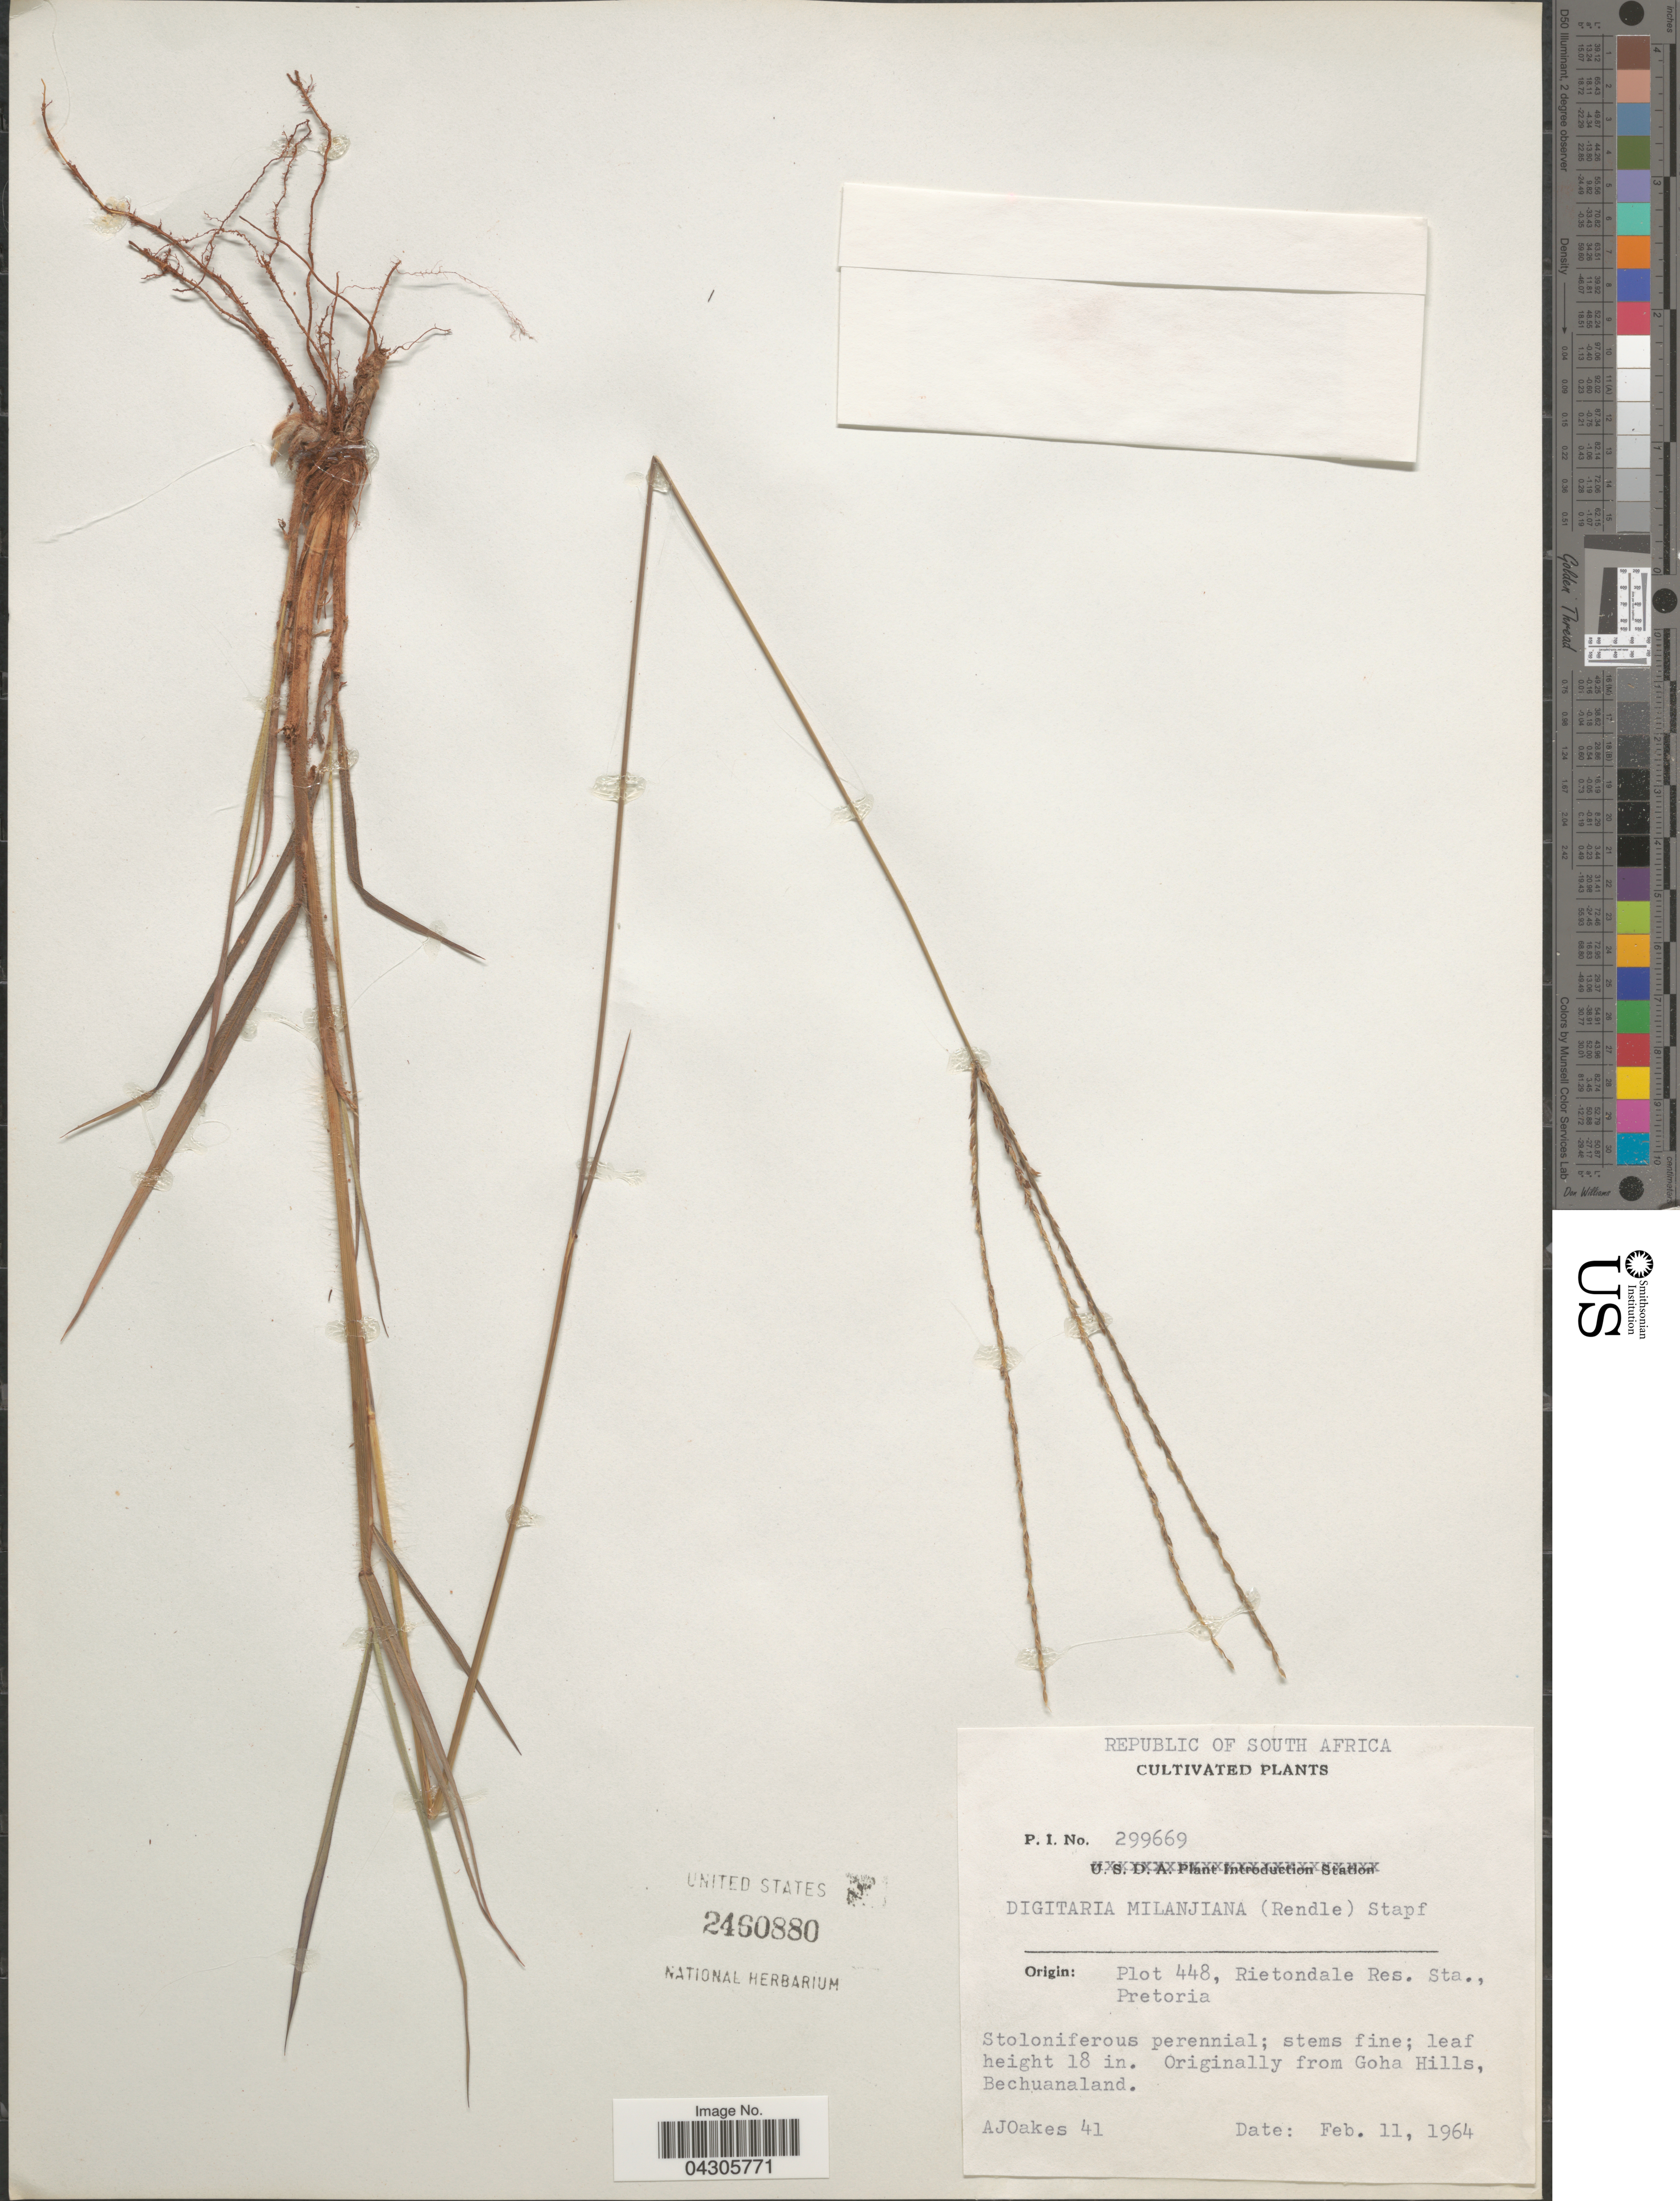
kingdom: Plantae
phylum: Tracheophyta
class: Liliopsida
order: Poales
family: Poaceae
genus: Digitaria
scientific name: Digitaria milanjiana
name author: (Rendle) Stapf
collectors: A. Oakes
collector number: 41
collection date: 1964-02-11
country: South Africa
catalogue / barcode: US 2460880